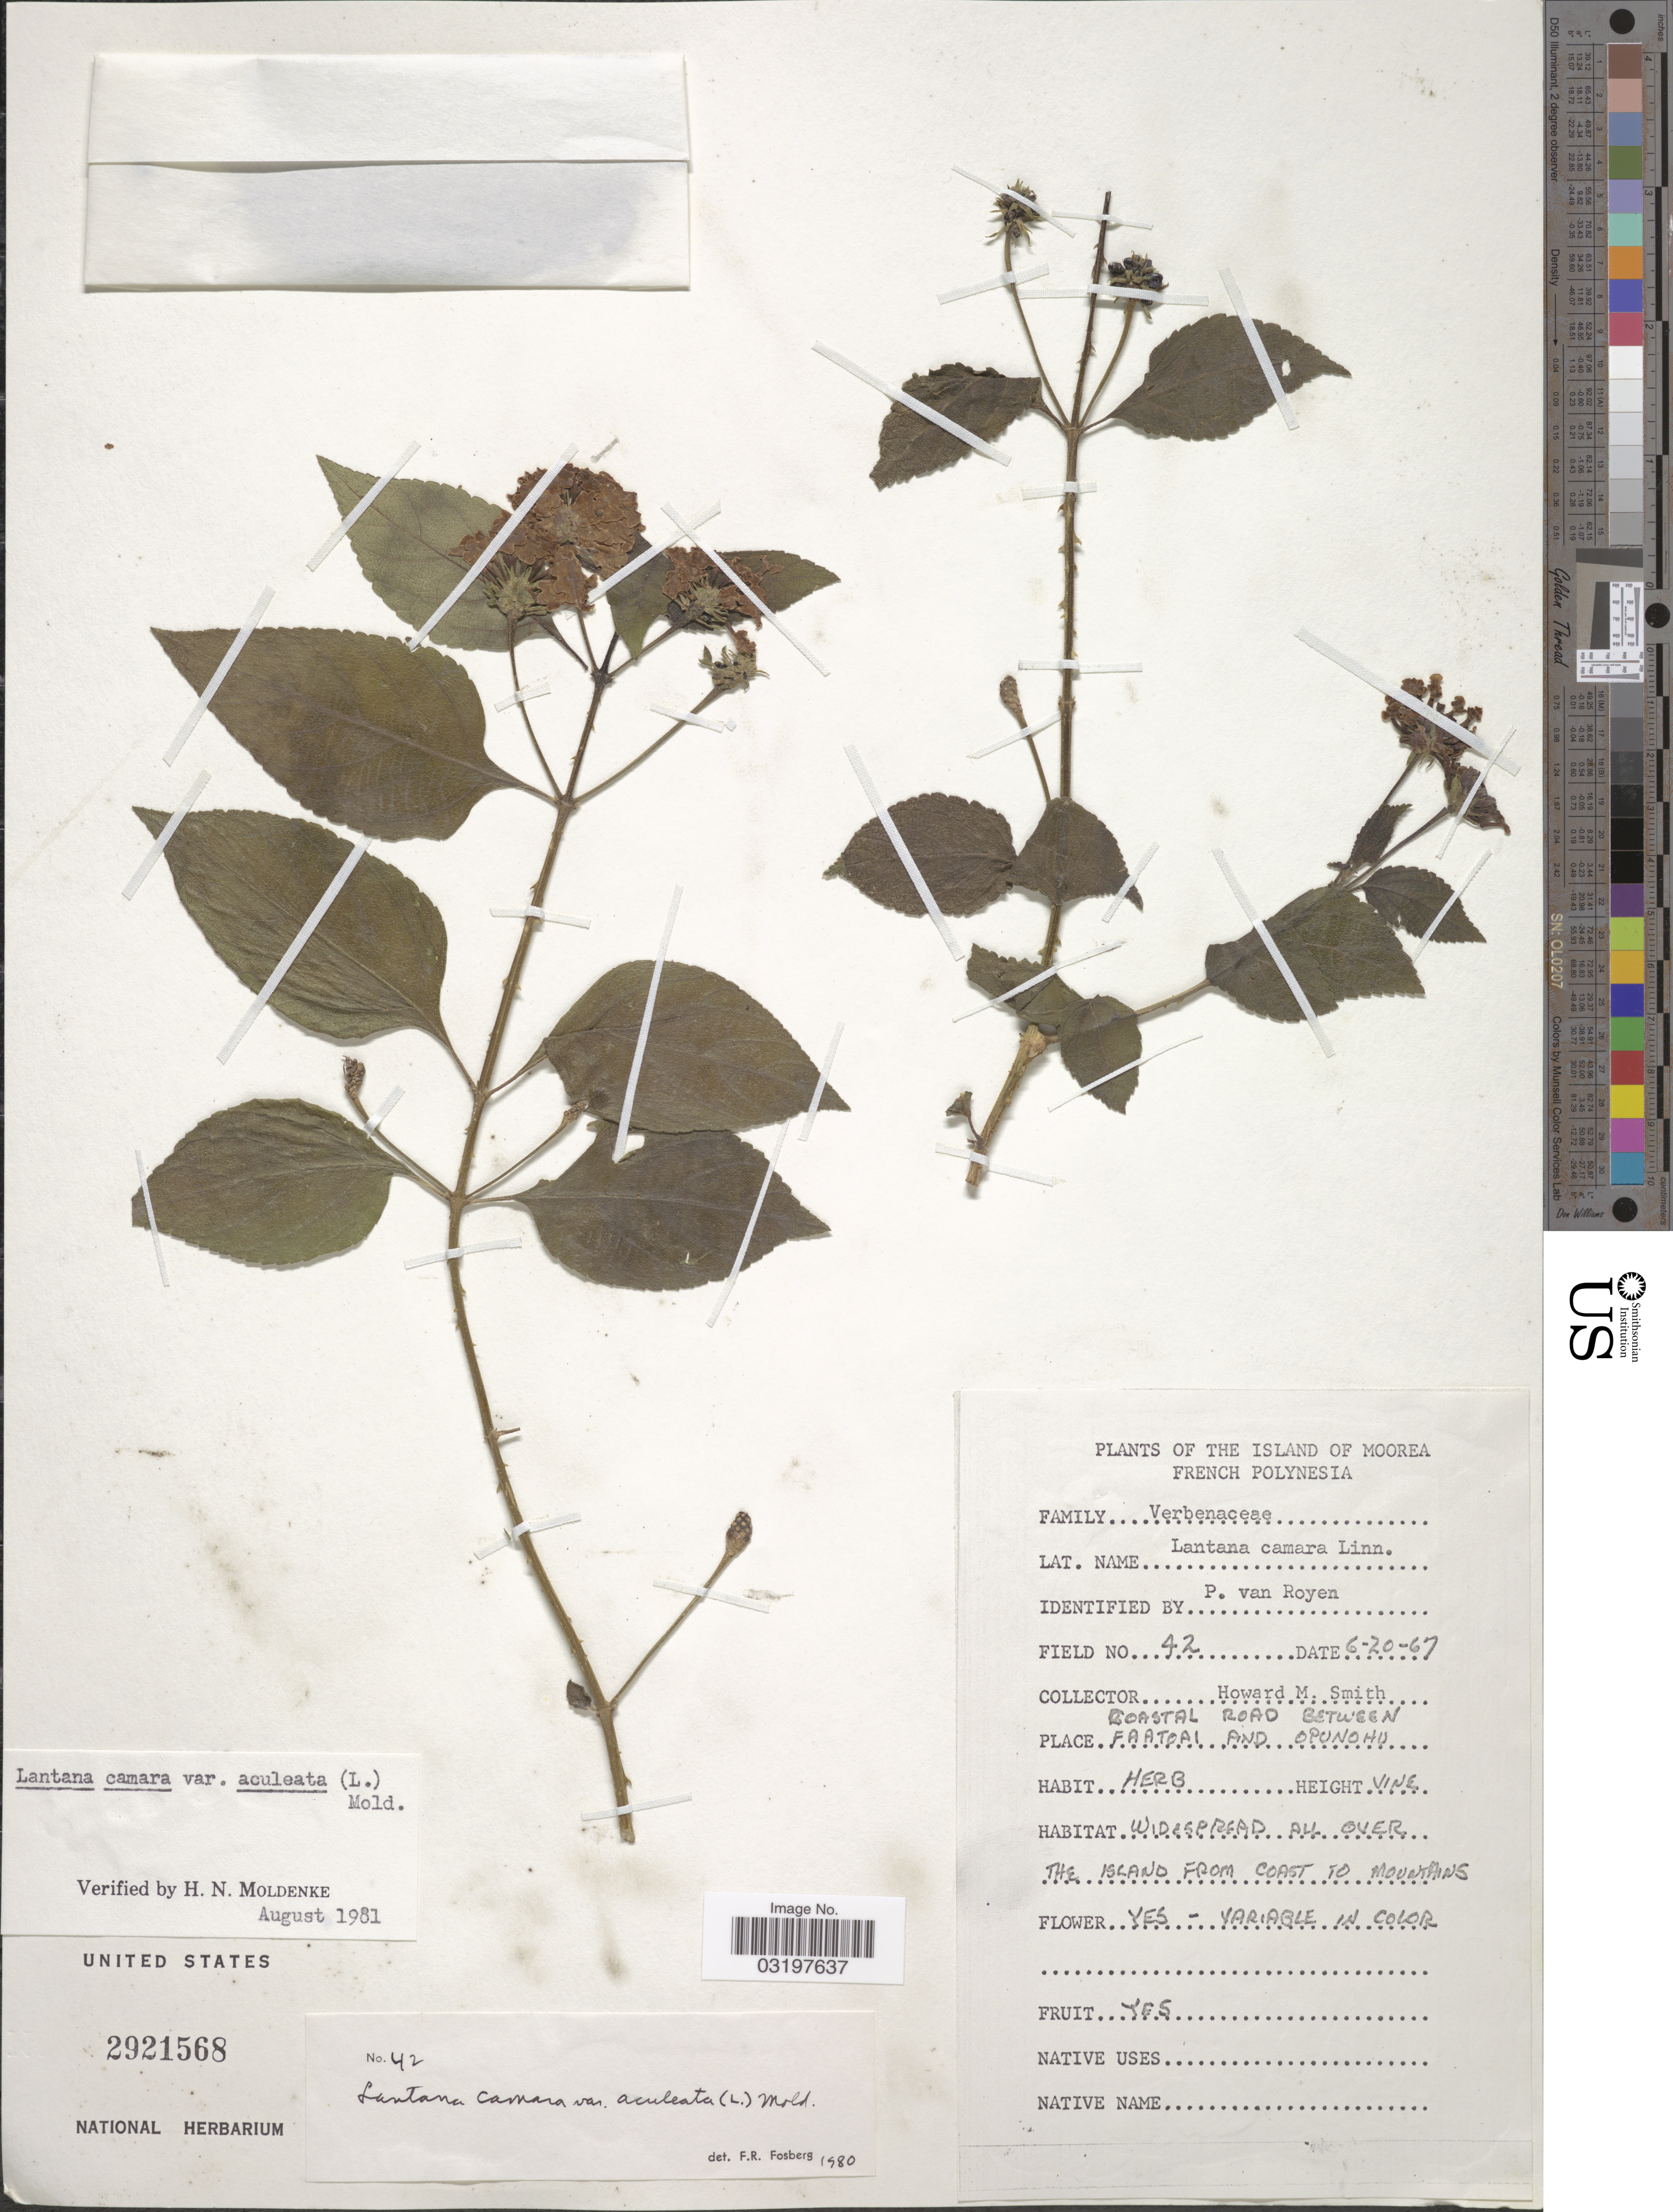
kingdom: Plantae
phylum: Tracheophyta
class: Magnoliopsida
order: Lamiales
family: Verbenaceae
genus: Lantana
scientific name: Lantana camara var. aculeata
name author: (L.) Moldenke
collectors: H. M. Smith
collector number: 42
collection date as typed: Transcribed d/m/y: 20/6/67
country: French Polynesia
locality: The Island of Moorea. Coastal Road between Faatoai and Opunohu.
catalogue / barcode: US 2921568